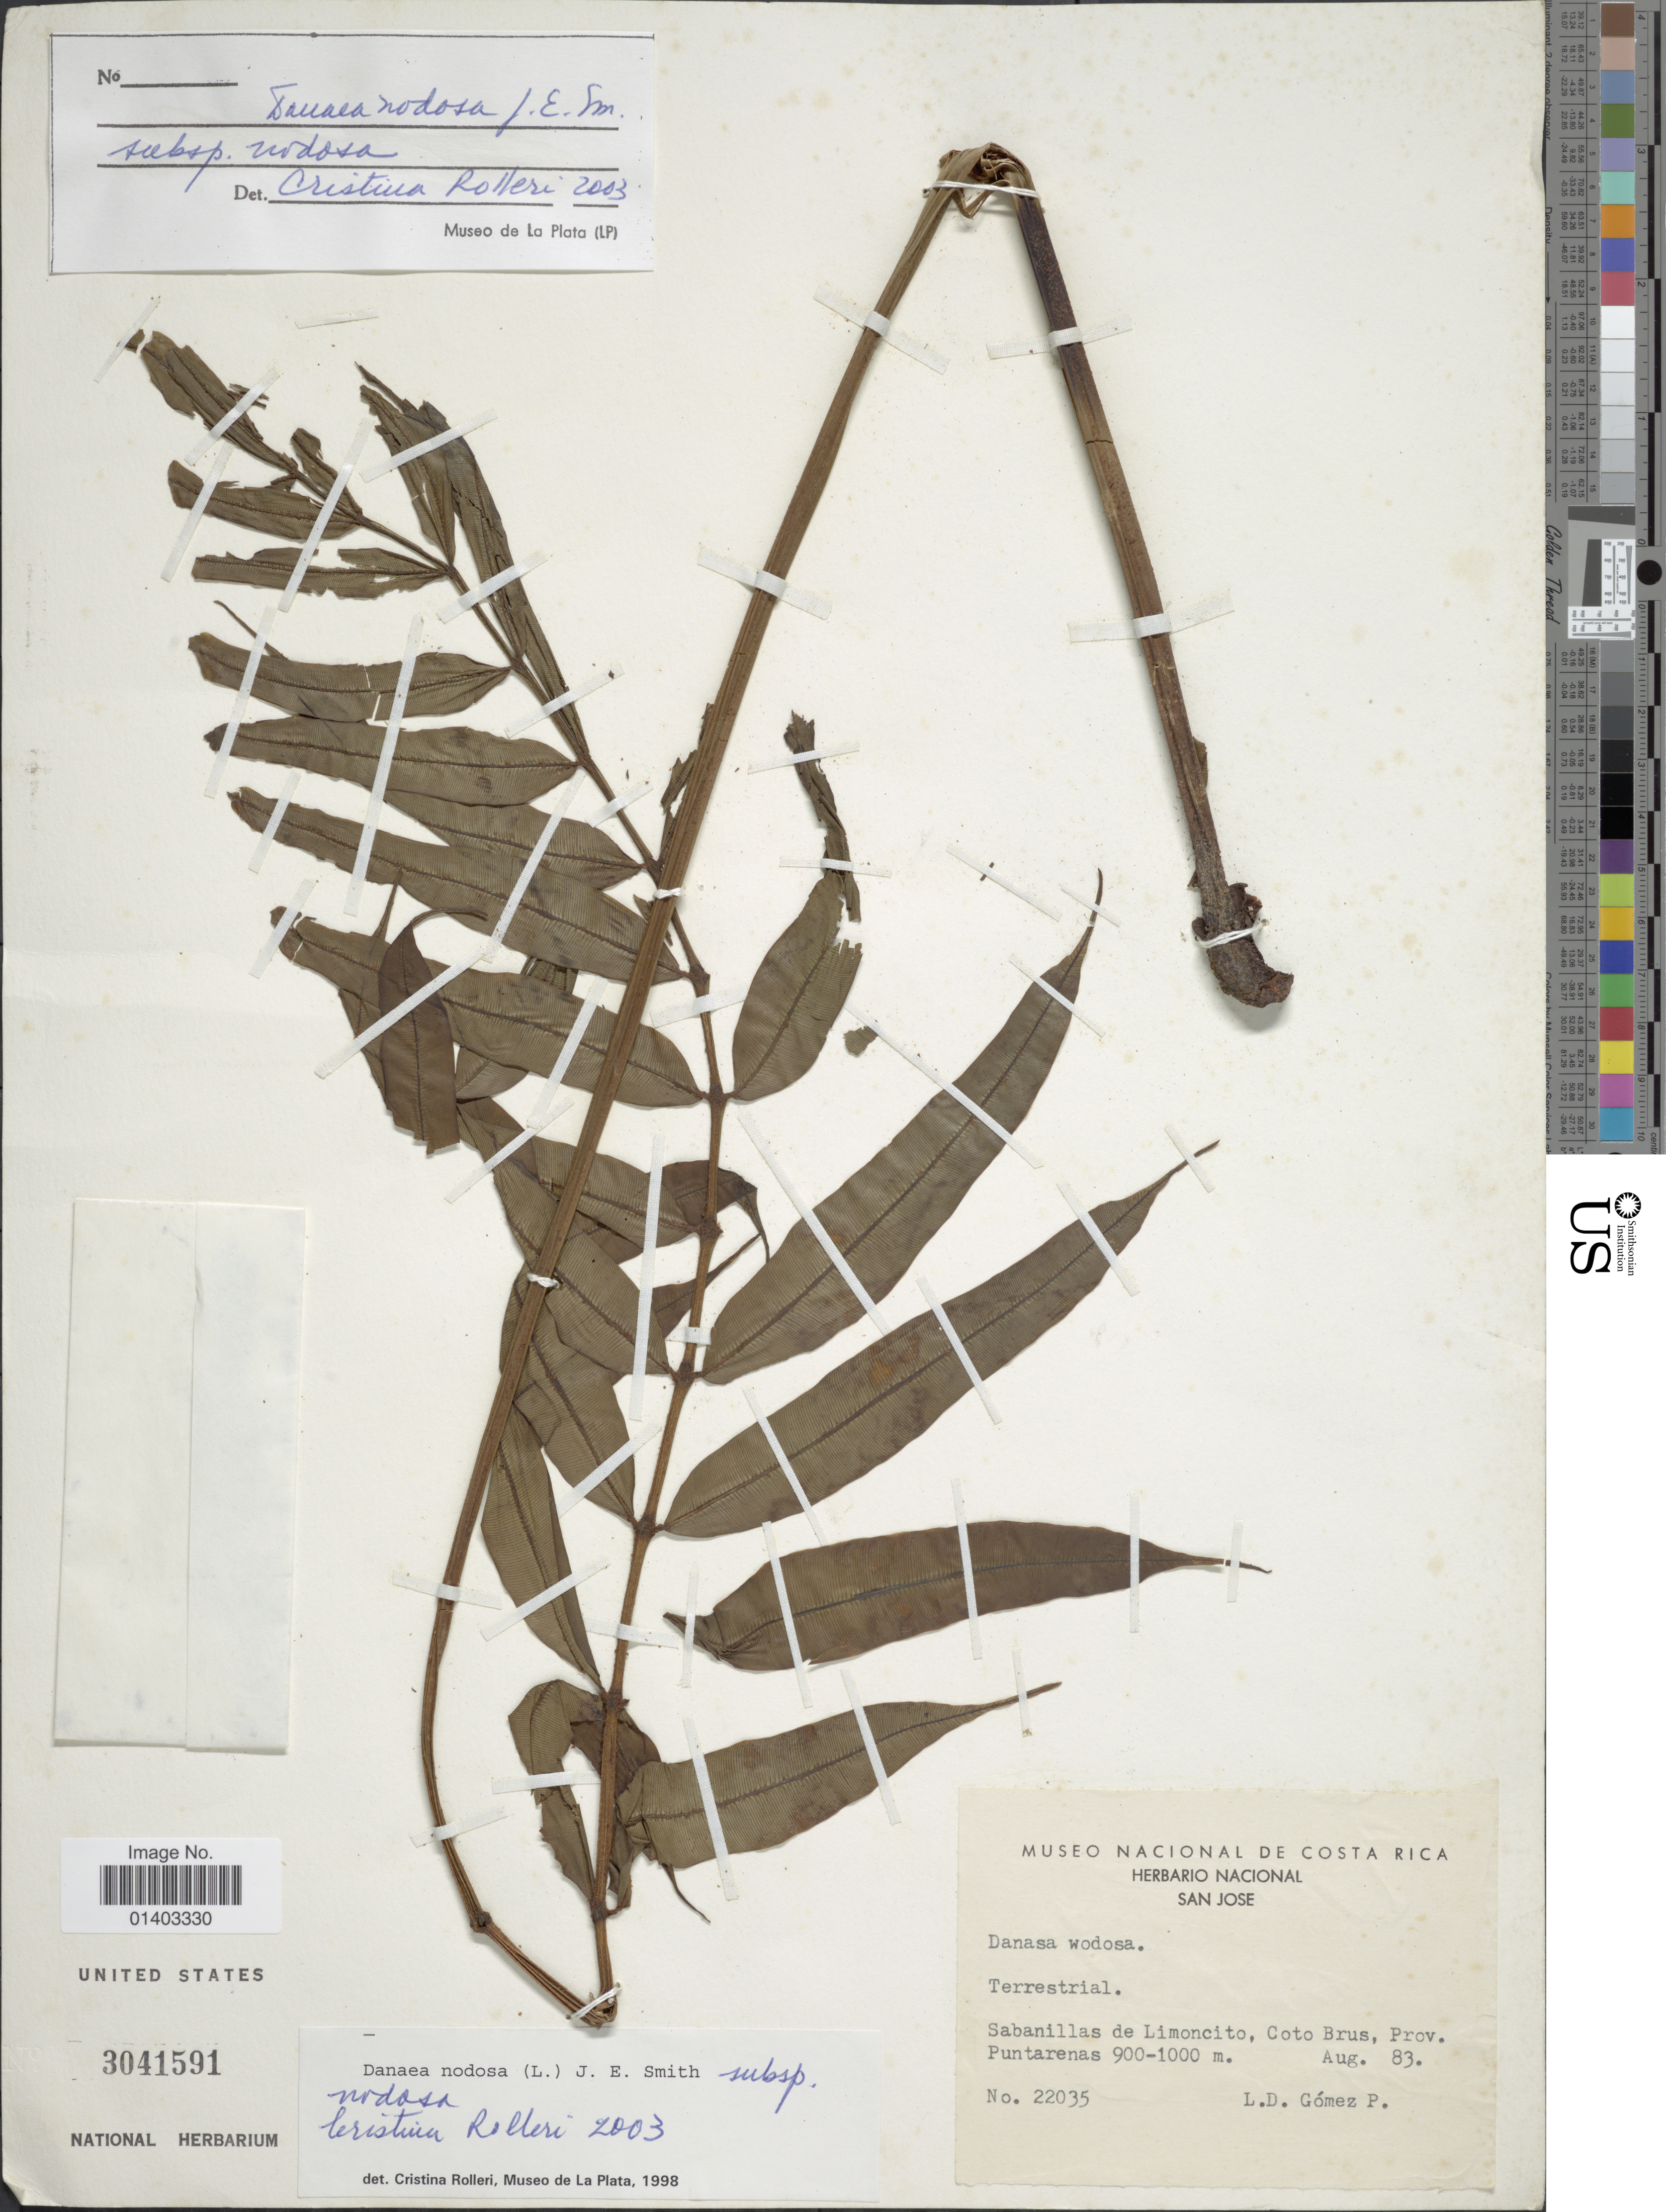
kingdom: Plantae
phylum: Tracheophyta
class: Polypodiopsida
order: Marattiales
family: Marattiaceae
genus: Danaea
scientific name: Danaea nodosa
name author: (L.) Sm.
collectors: L. D. Gómez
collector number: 22035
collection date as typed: Transcribed d/m/y: /8/83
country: Costa Rica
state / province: San José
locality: Sabanillas de Limoncito, coto brus, prov Puntarenas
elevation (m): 900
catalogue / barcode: US 3041591